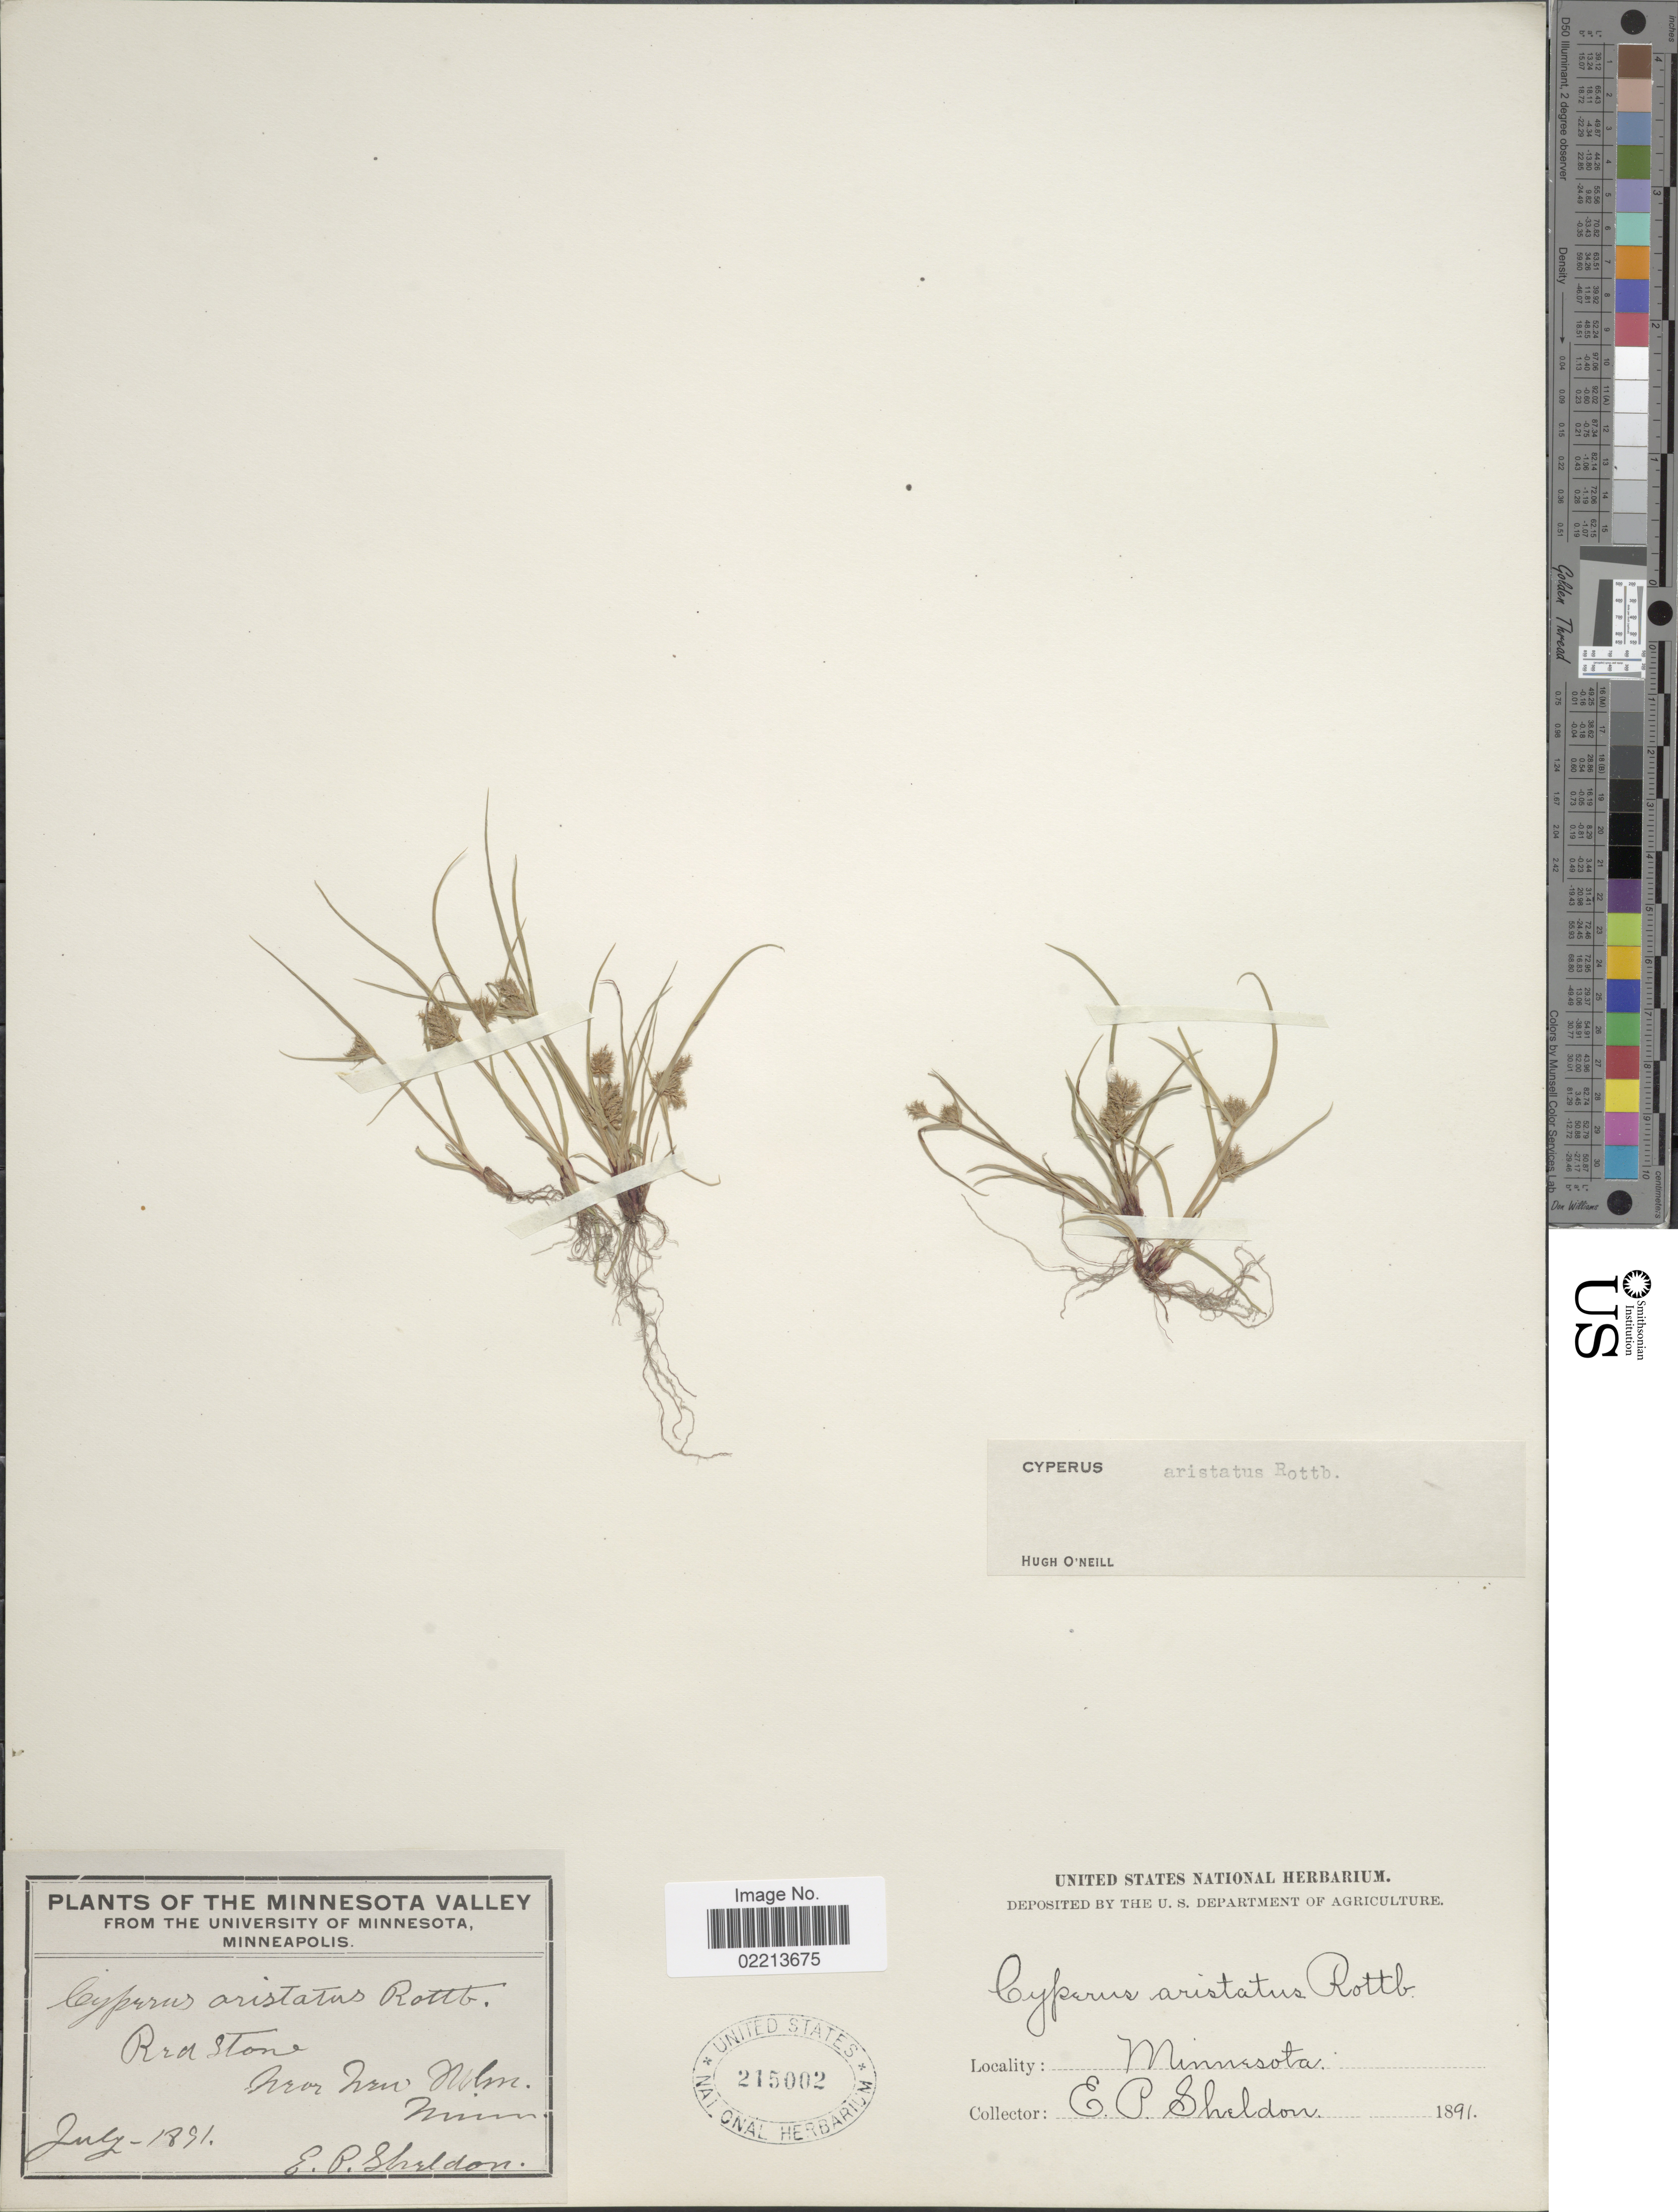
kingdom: Plantae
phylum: Tracheophyta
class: Liliopsida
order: Poales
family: Cyperaceae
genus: Cyperus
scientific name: Cyperus squarrosus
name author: L.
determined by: Strong, Mark T., (BOT), Smithsonian Institution - National Museum of Natural History (UNITED STATES)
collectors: E. P. Sheldon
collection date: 1891-07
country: United States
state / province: Minnesota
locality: Red Stone, Near New Ulm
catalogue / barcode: US 215002